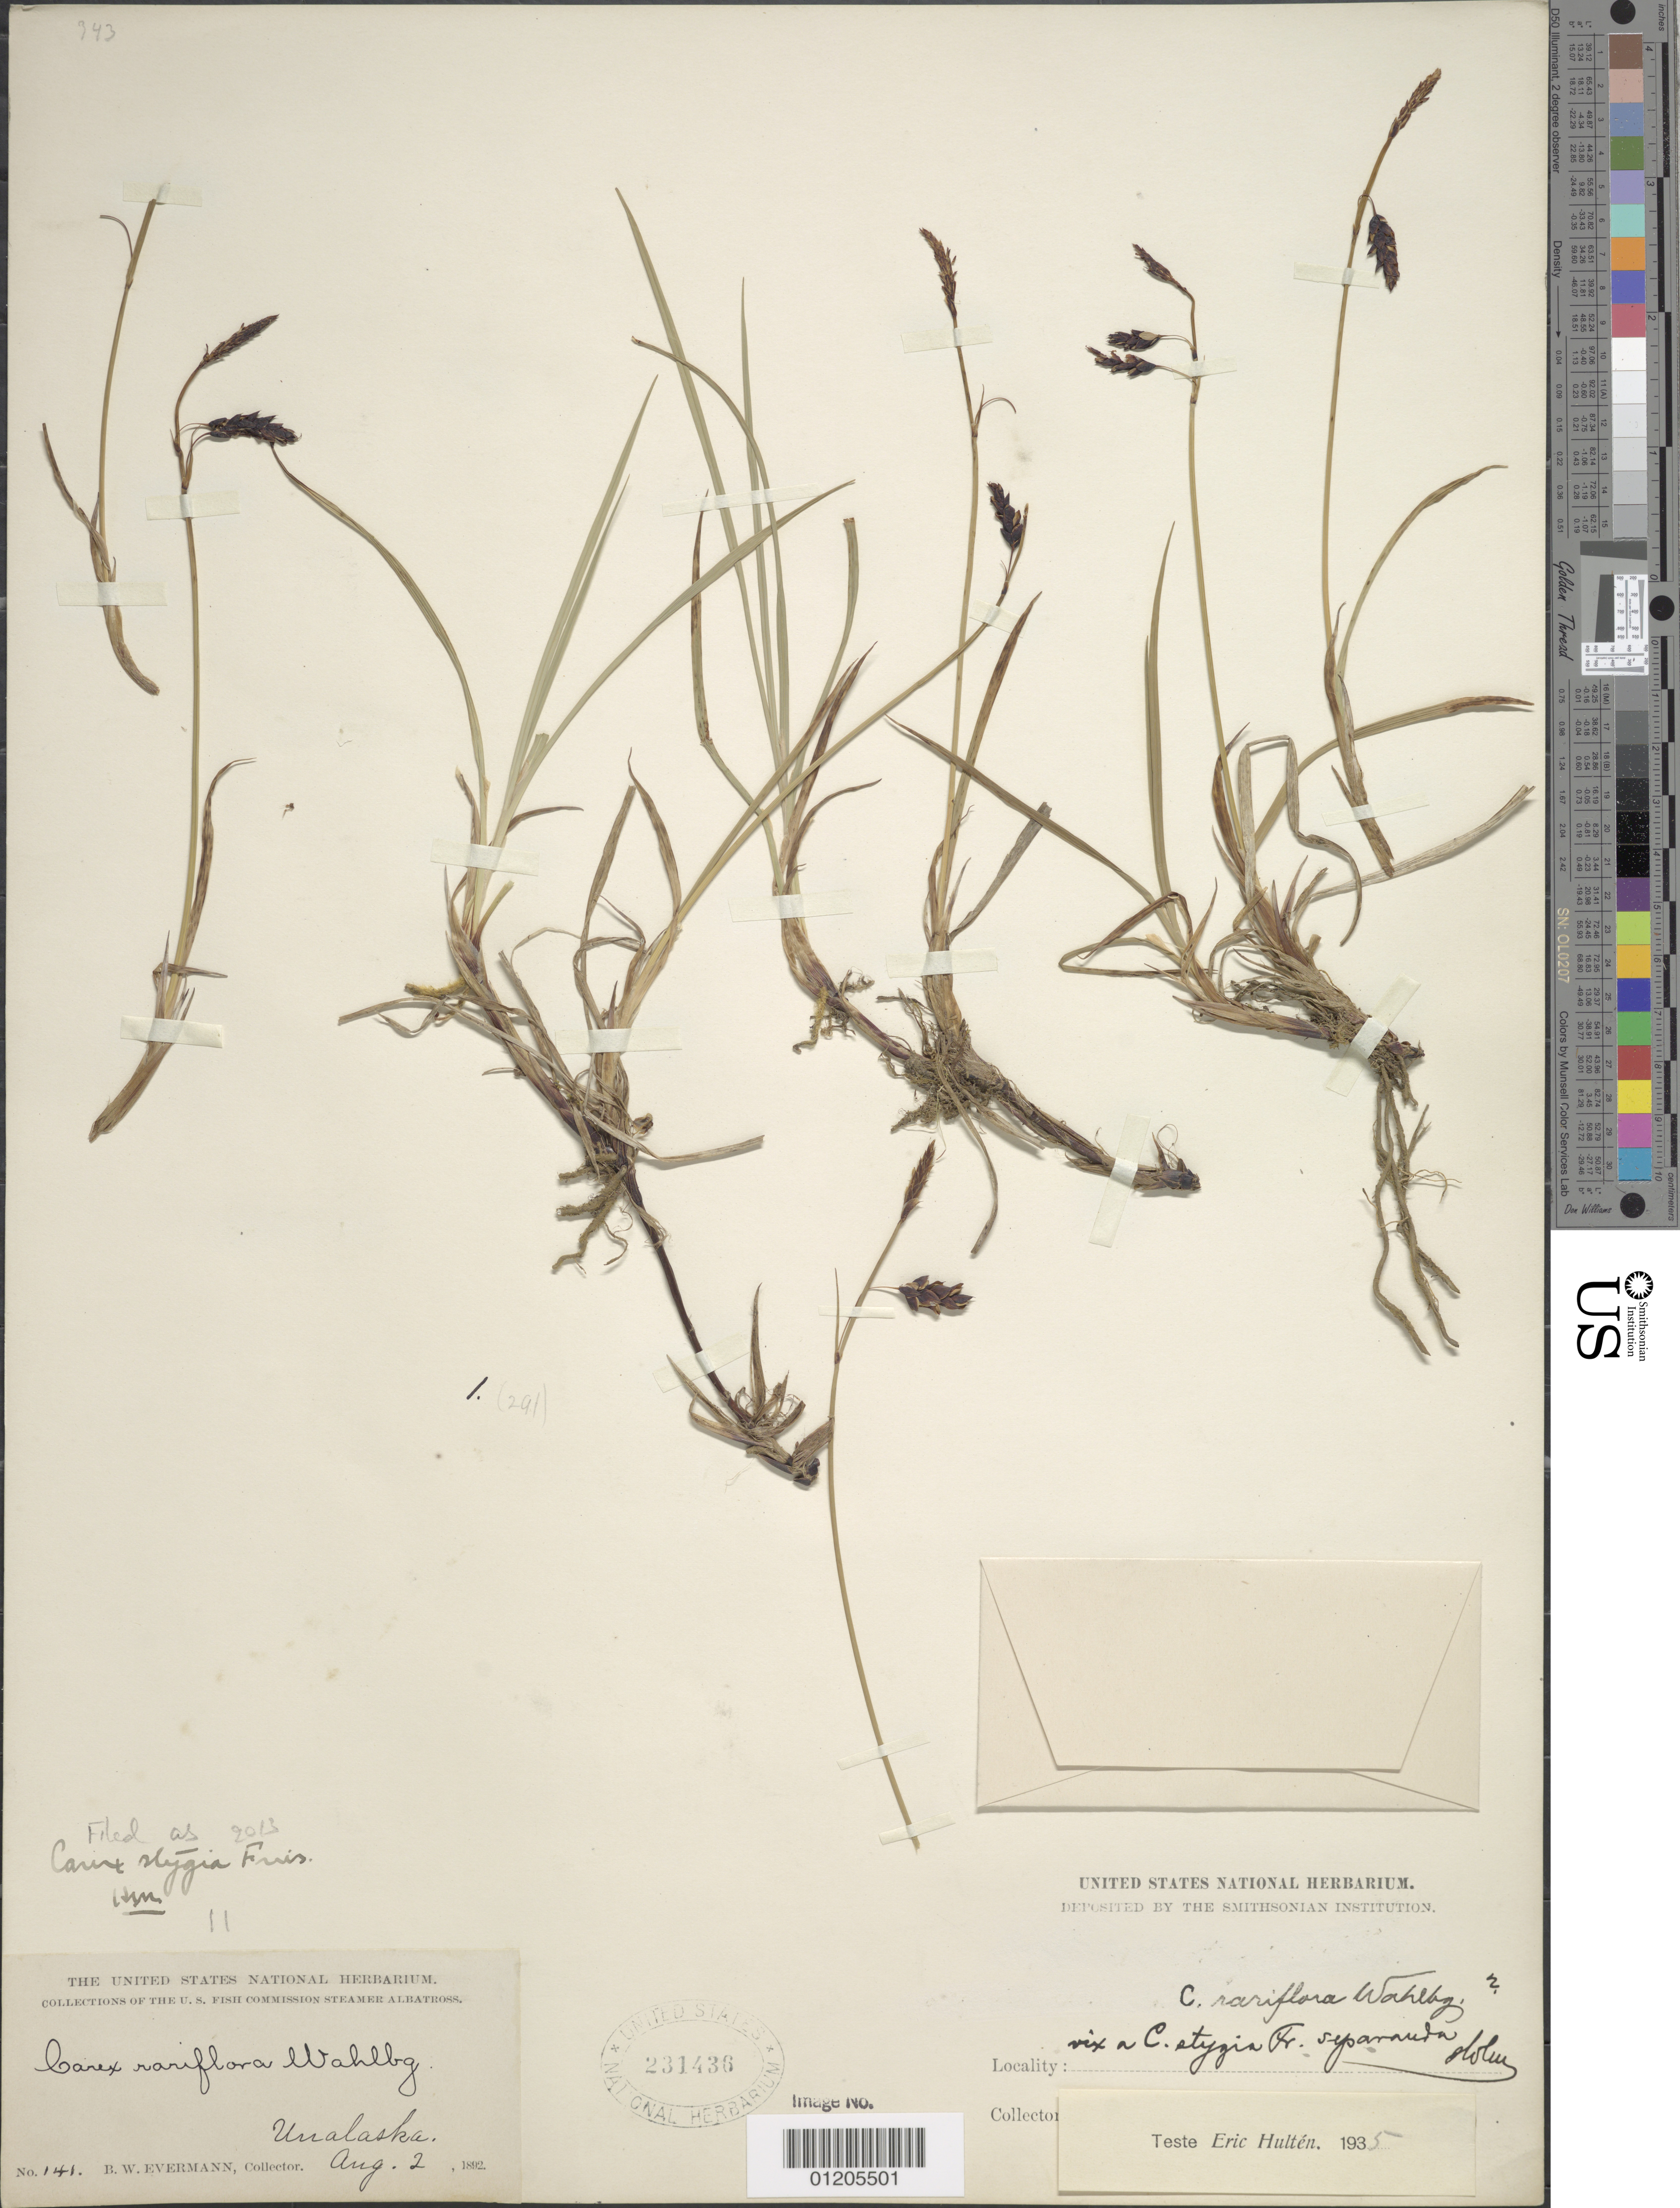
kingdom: Plantae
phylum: Tracheophyta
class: Liliopsida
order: Poales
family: Cyperaceae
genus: Carex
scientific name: Carex x stygia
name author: Fr.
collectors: B. W. Evermann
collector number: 141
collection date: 1892-08-02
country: United States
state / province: Alaska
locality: Unalaska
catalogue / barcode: US 231436